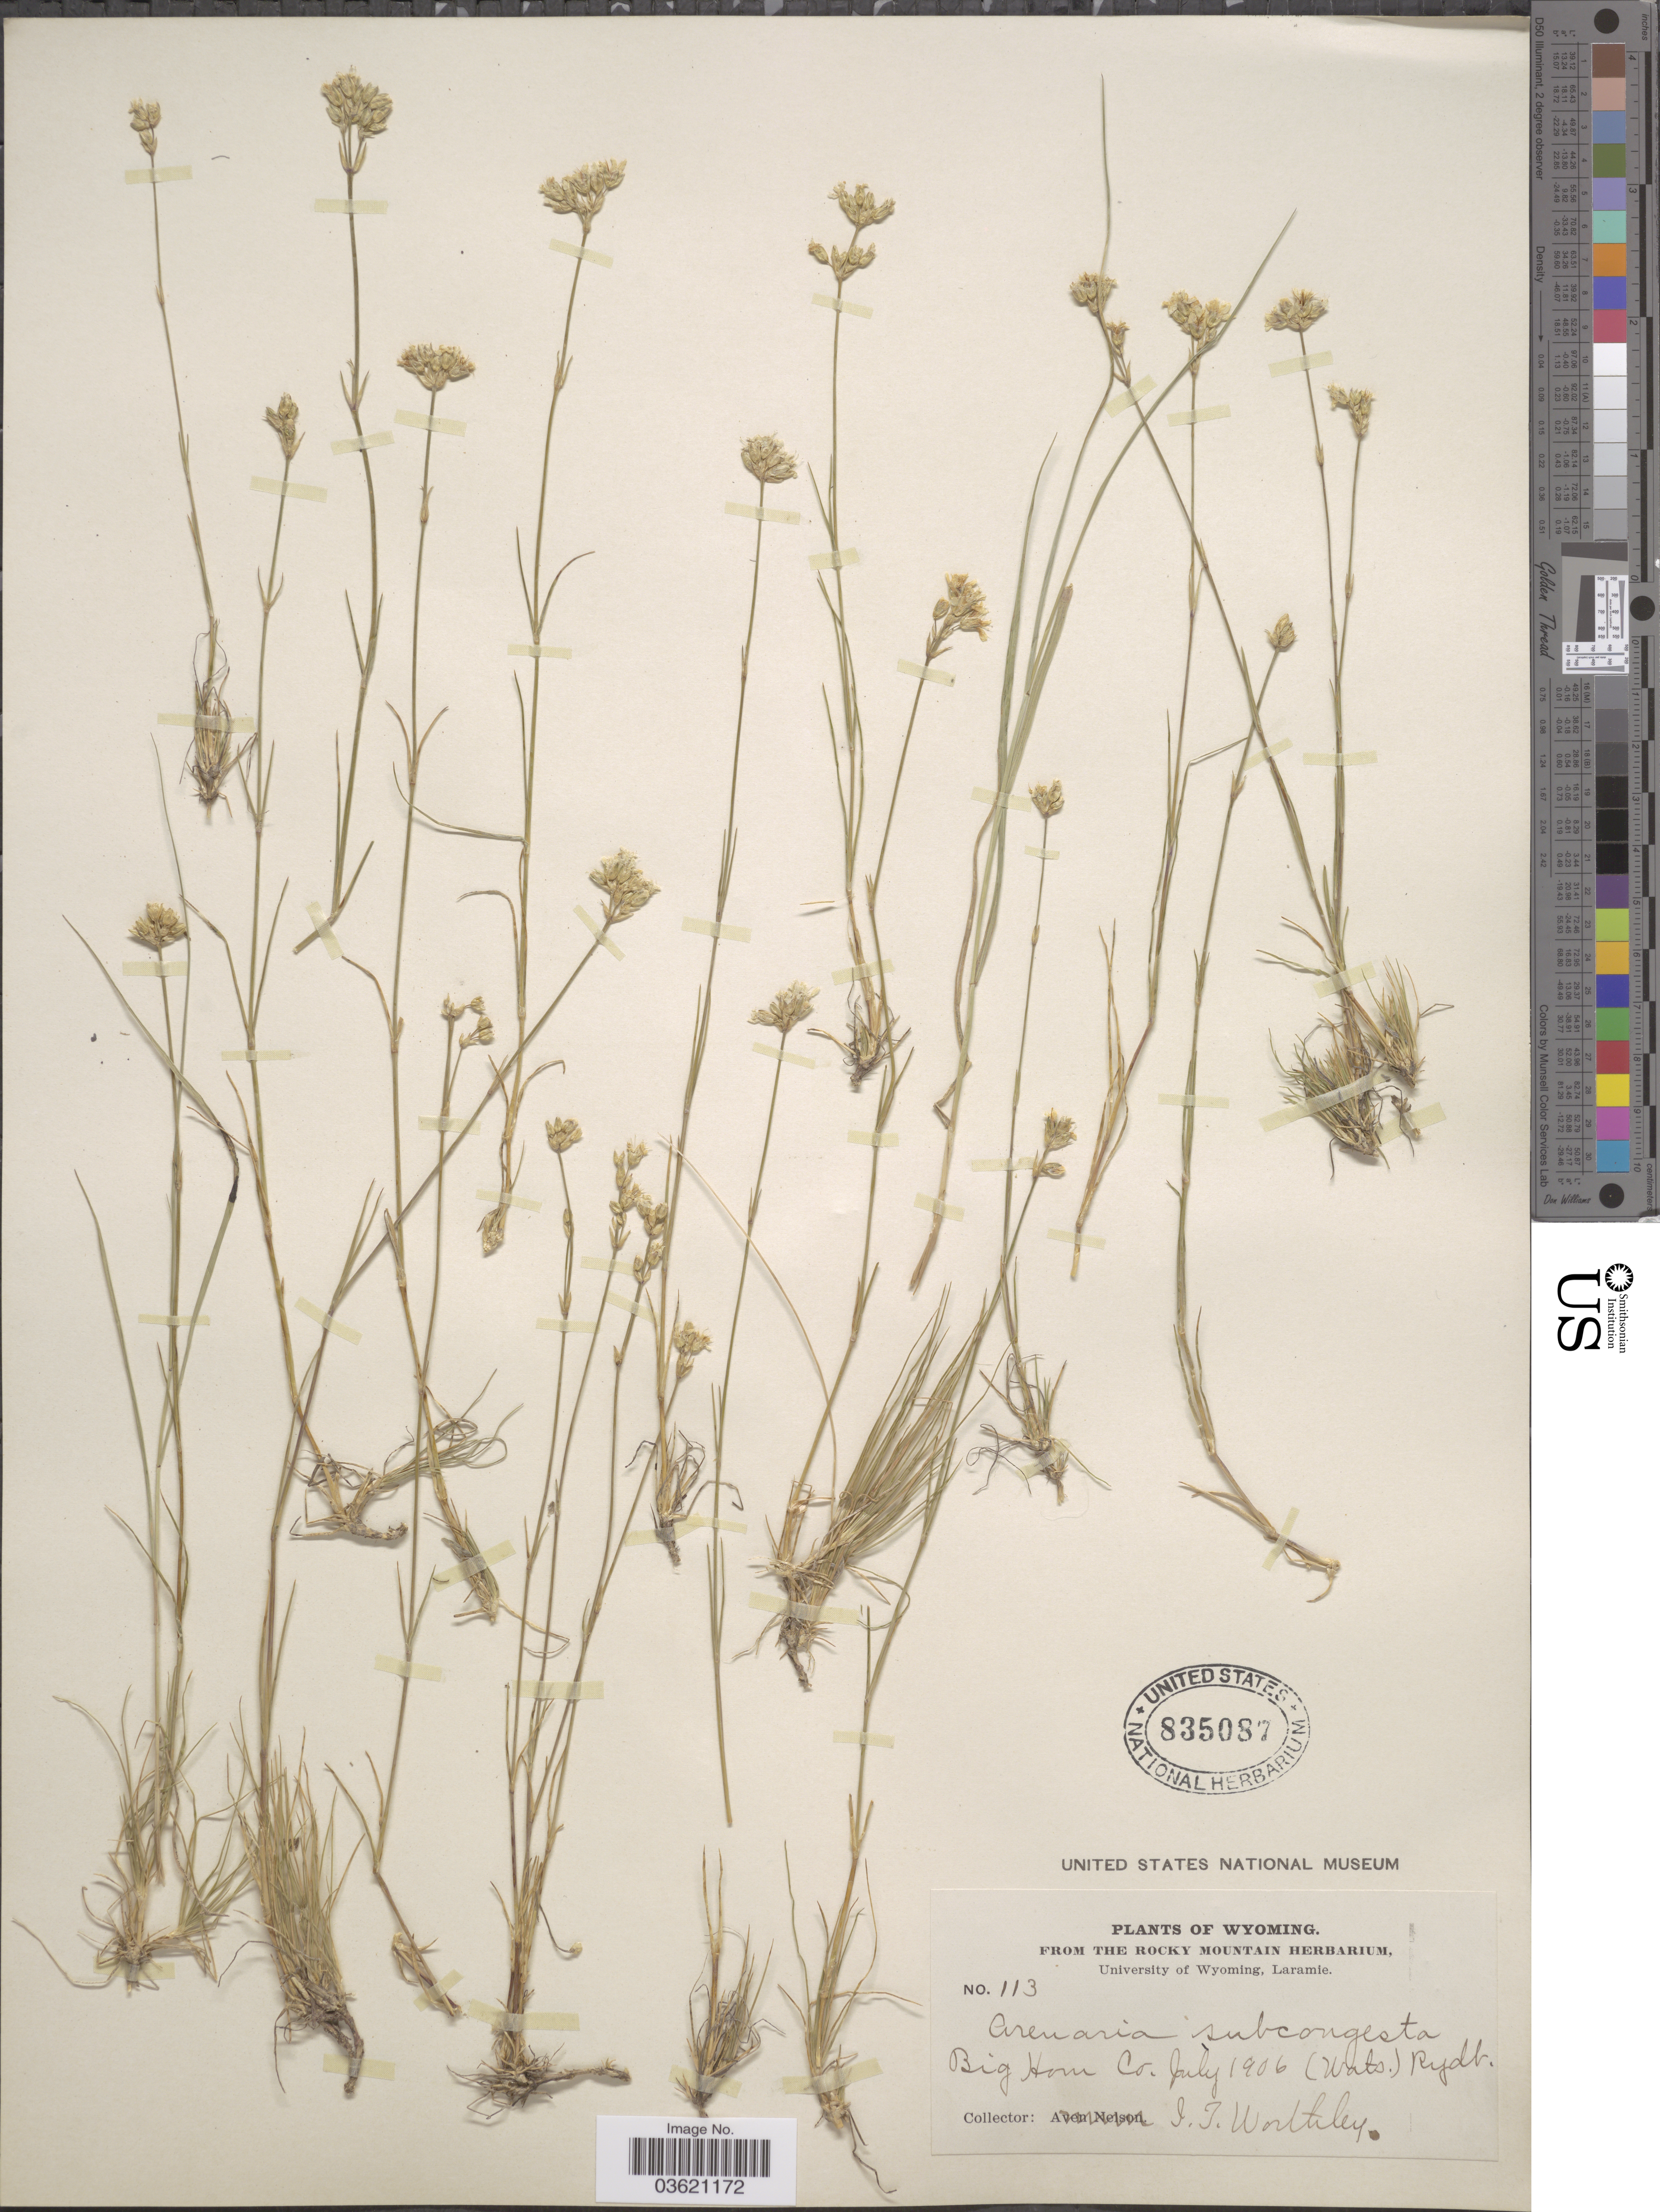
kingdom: Plantae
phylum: Tracheophyta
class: Magnoliopsida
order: Caryophyllales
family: Caryophyllaceae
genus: Eremogone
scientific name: Eremogone congesta var. lithophila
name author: (Rydb.) Dorn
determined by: Strong, Mark T., (BOT), Smithsonian Institution - National Museum of Natural History (UNITED STATES)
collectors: I. Worthley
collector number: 113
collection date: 1906-07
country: United States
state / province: Wyoming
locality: Big Horn Co.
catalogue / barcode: US 835087